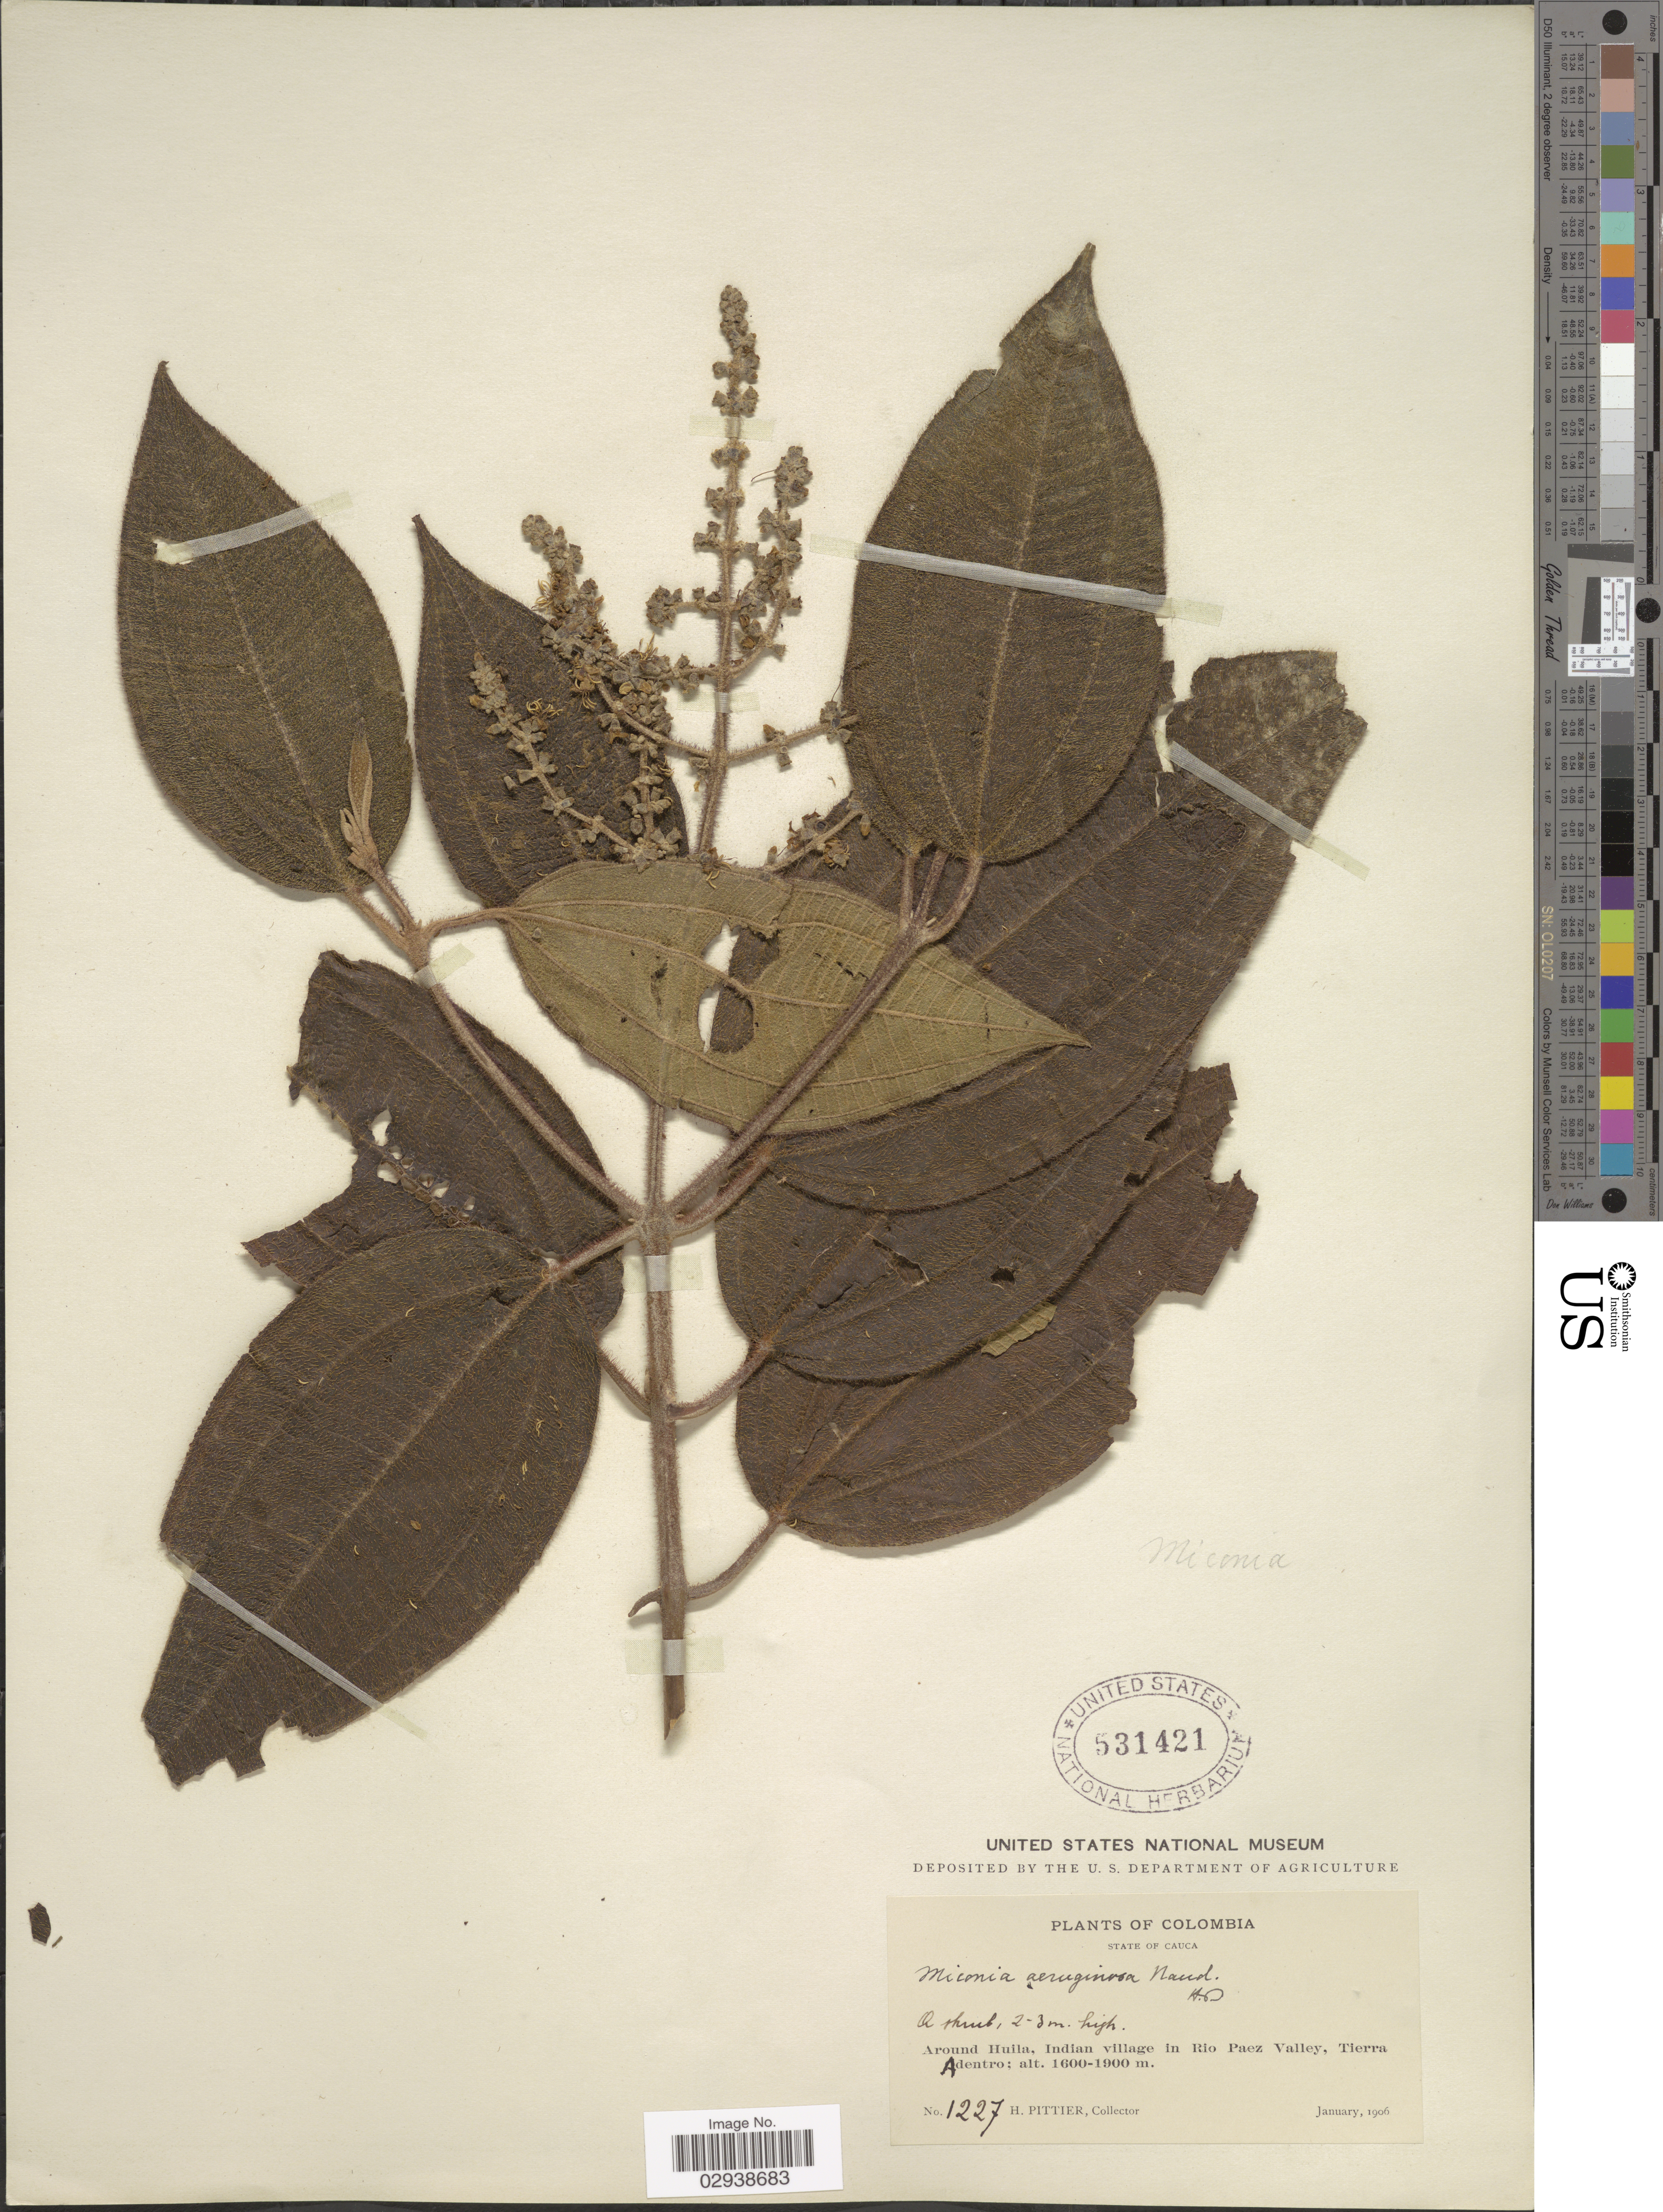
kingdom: Plantae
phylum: Tracheophyta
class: Magnoliopsida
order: Myrtales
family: Melastomataceae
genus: Miconia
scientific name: Miconia desmantha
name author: Benth.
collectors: H. F. Pittier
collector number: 1227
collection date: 1906-01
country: Colombia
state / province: Cauca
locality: State of Cauca, Around Huila, Indian village in Rio Paez Valley, Tierra Adentro.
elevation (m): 1600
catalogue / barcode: US 531421